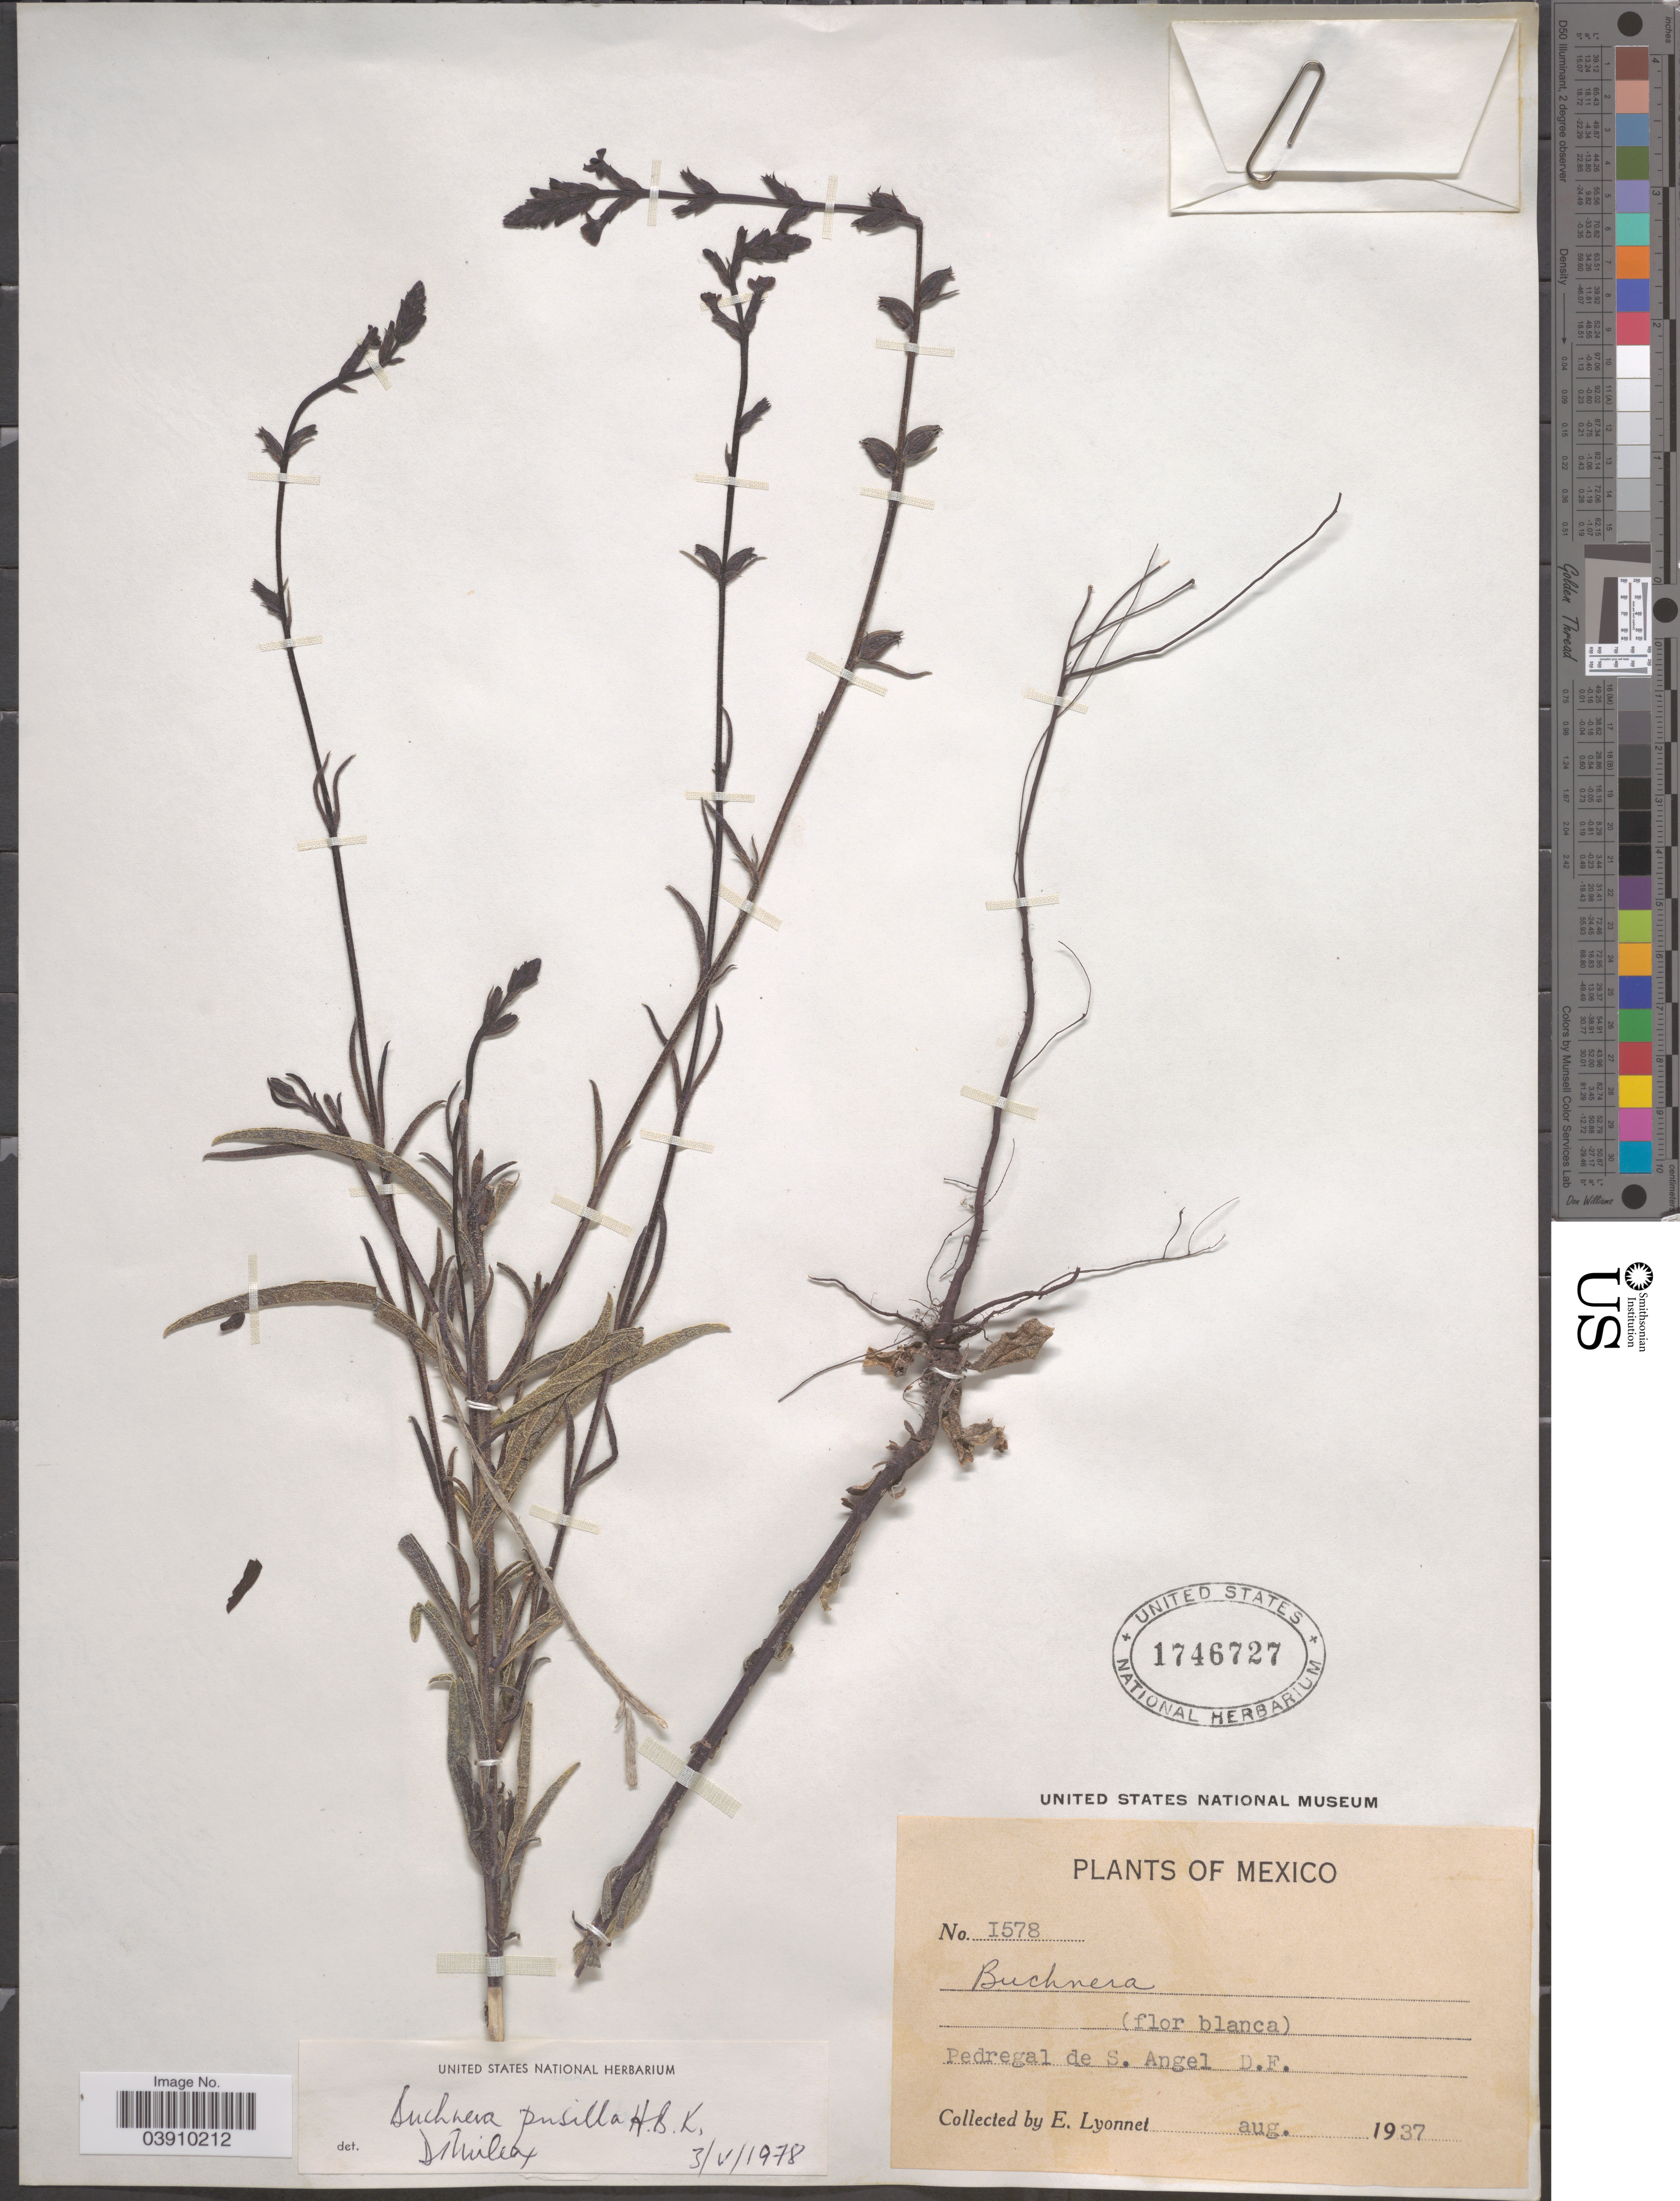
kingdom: Plantae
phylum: Tracheophyta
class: Magnoliopsida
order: Lamiales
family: Orobanchaceae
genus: Buchnera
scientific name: Buchnera pusilla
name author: Kunth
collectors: E. Lyonnet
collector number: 1578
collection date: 1937-08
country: Mexico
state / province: Distrito Federal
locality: Pedregal de S. Angel.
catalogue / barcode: US 1746727